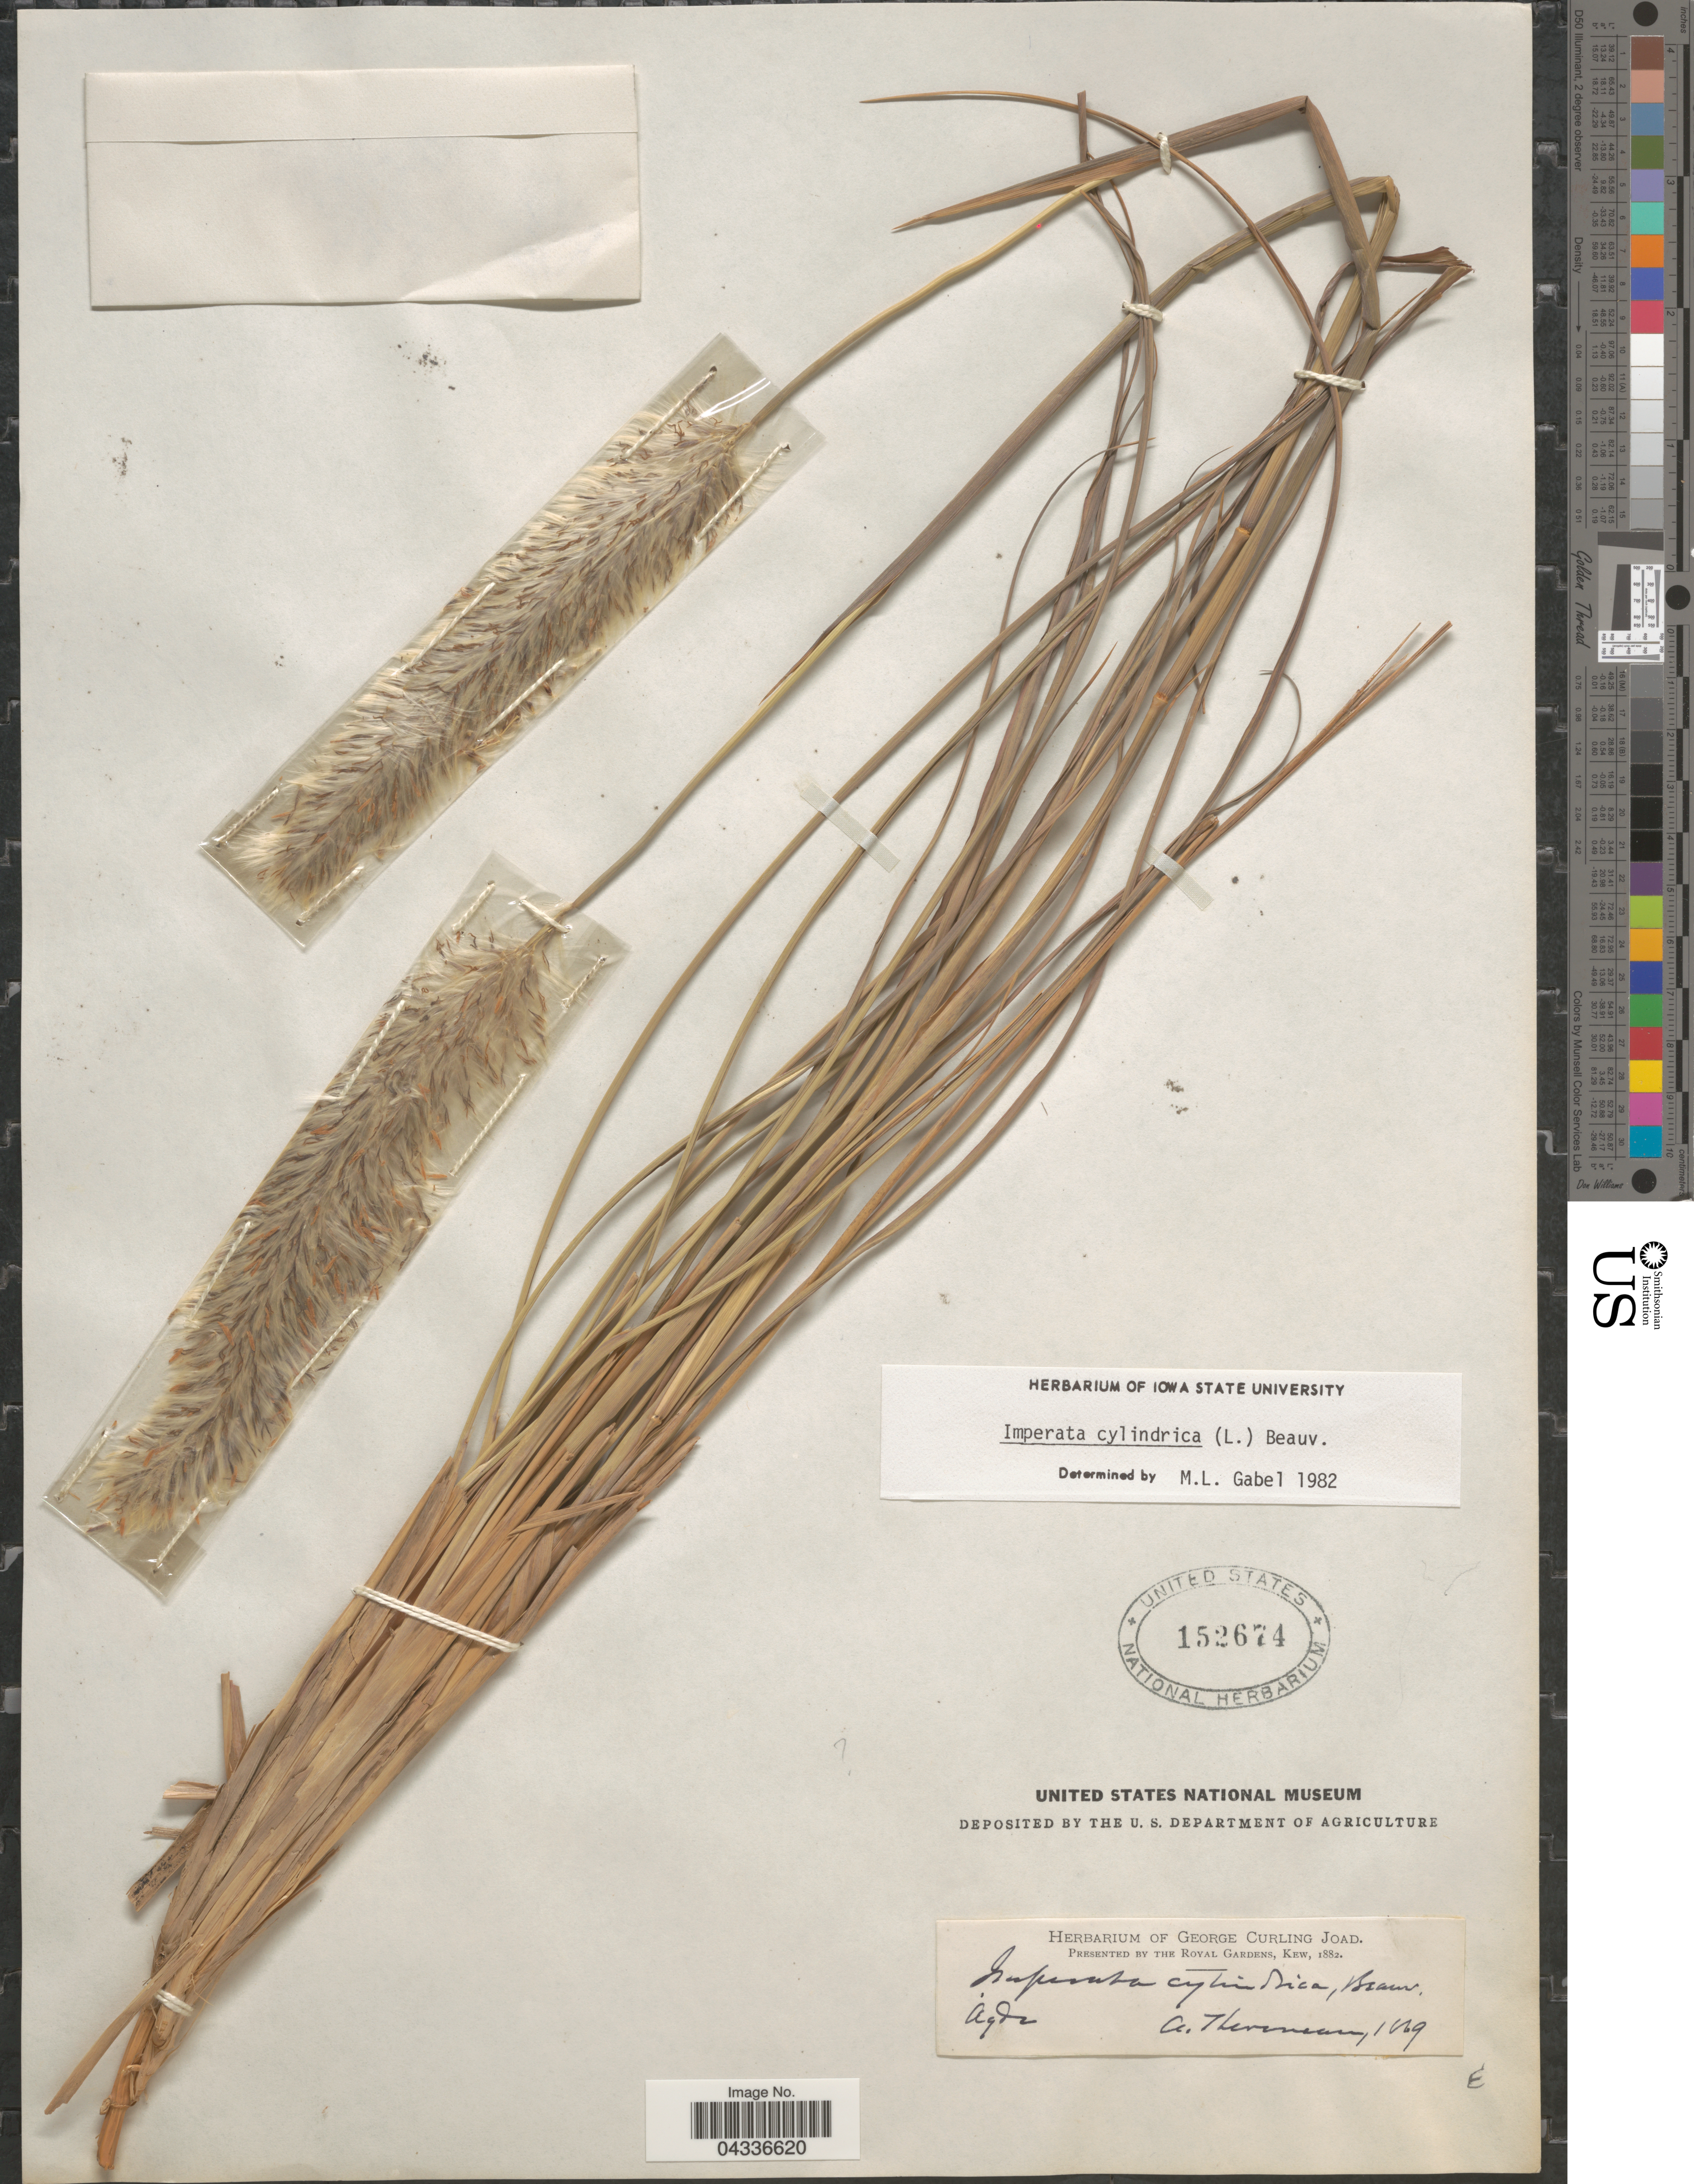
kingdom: Plantae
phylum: Tracheophyta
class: Liliopsida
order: Poales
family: Poaceae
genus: Imperata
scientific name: Imperata cylindrica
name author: (L.) P. Beauv.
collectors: A. Theveneau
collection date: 1869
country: France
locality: Agde.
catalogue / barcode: US 152674